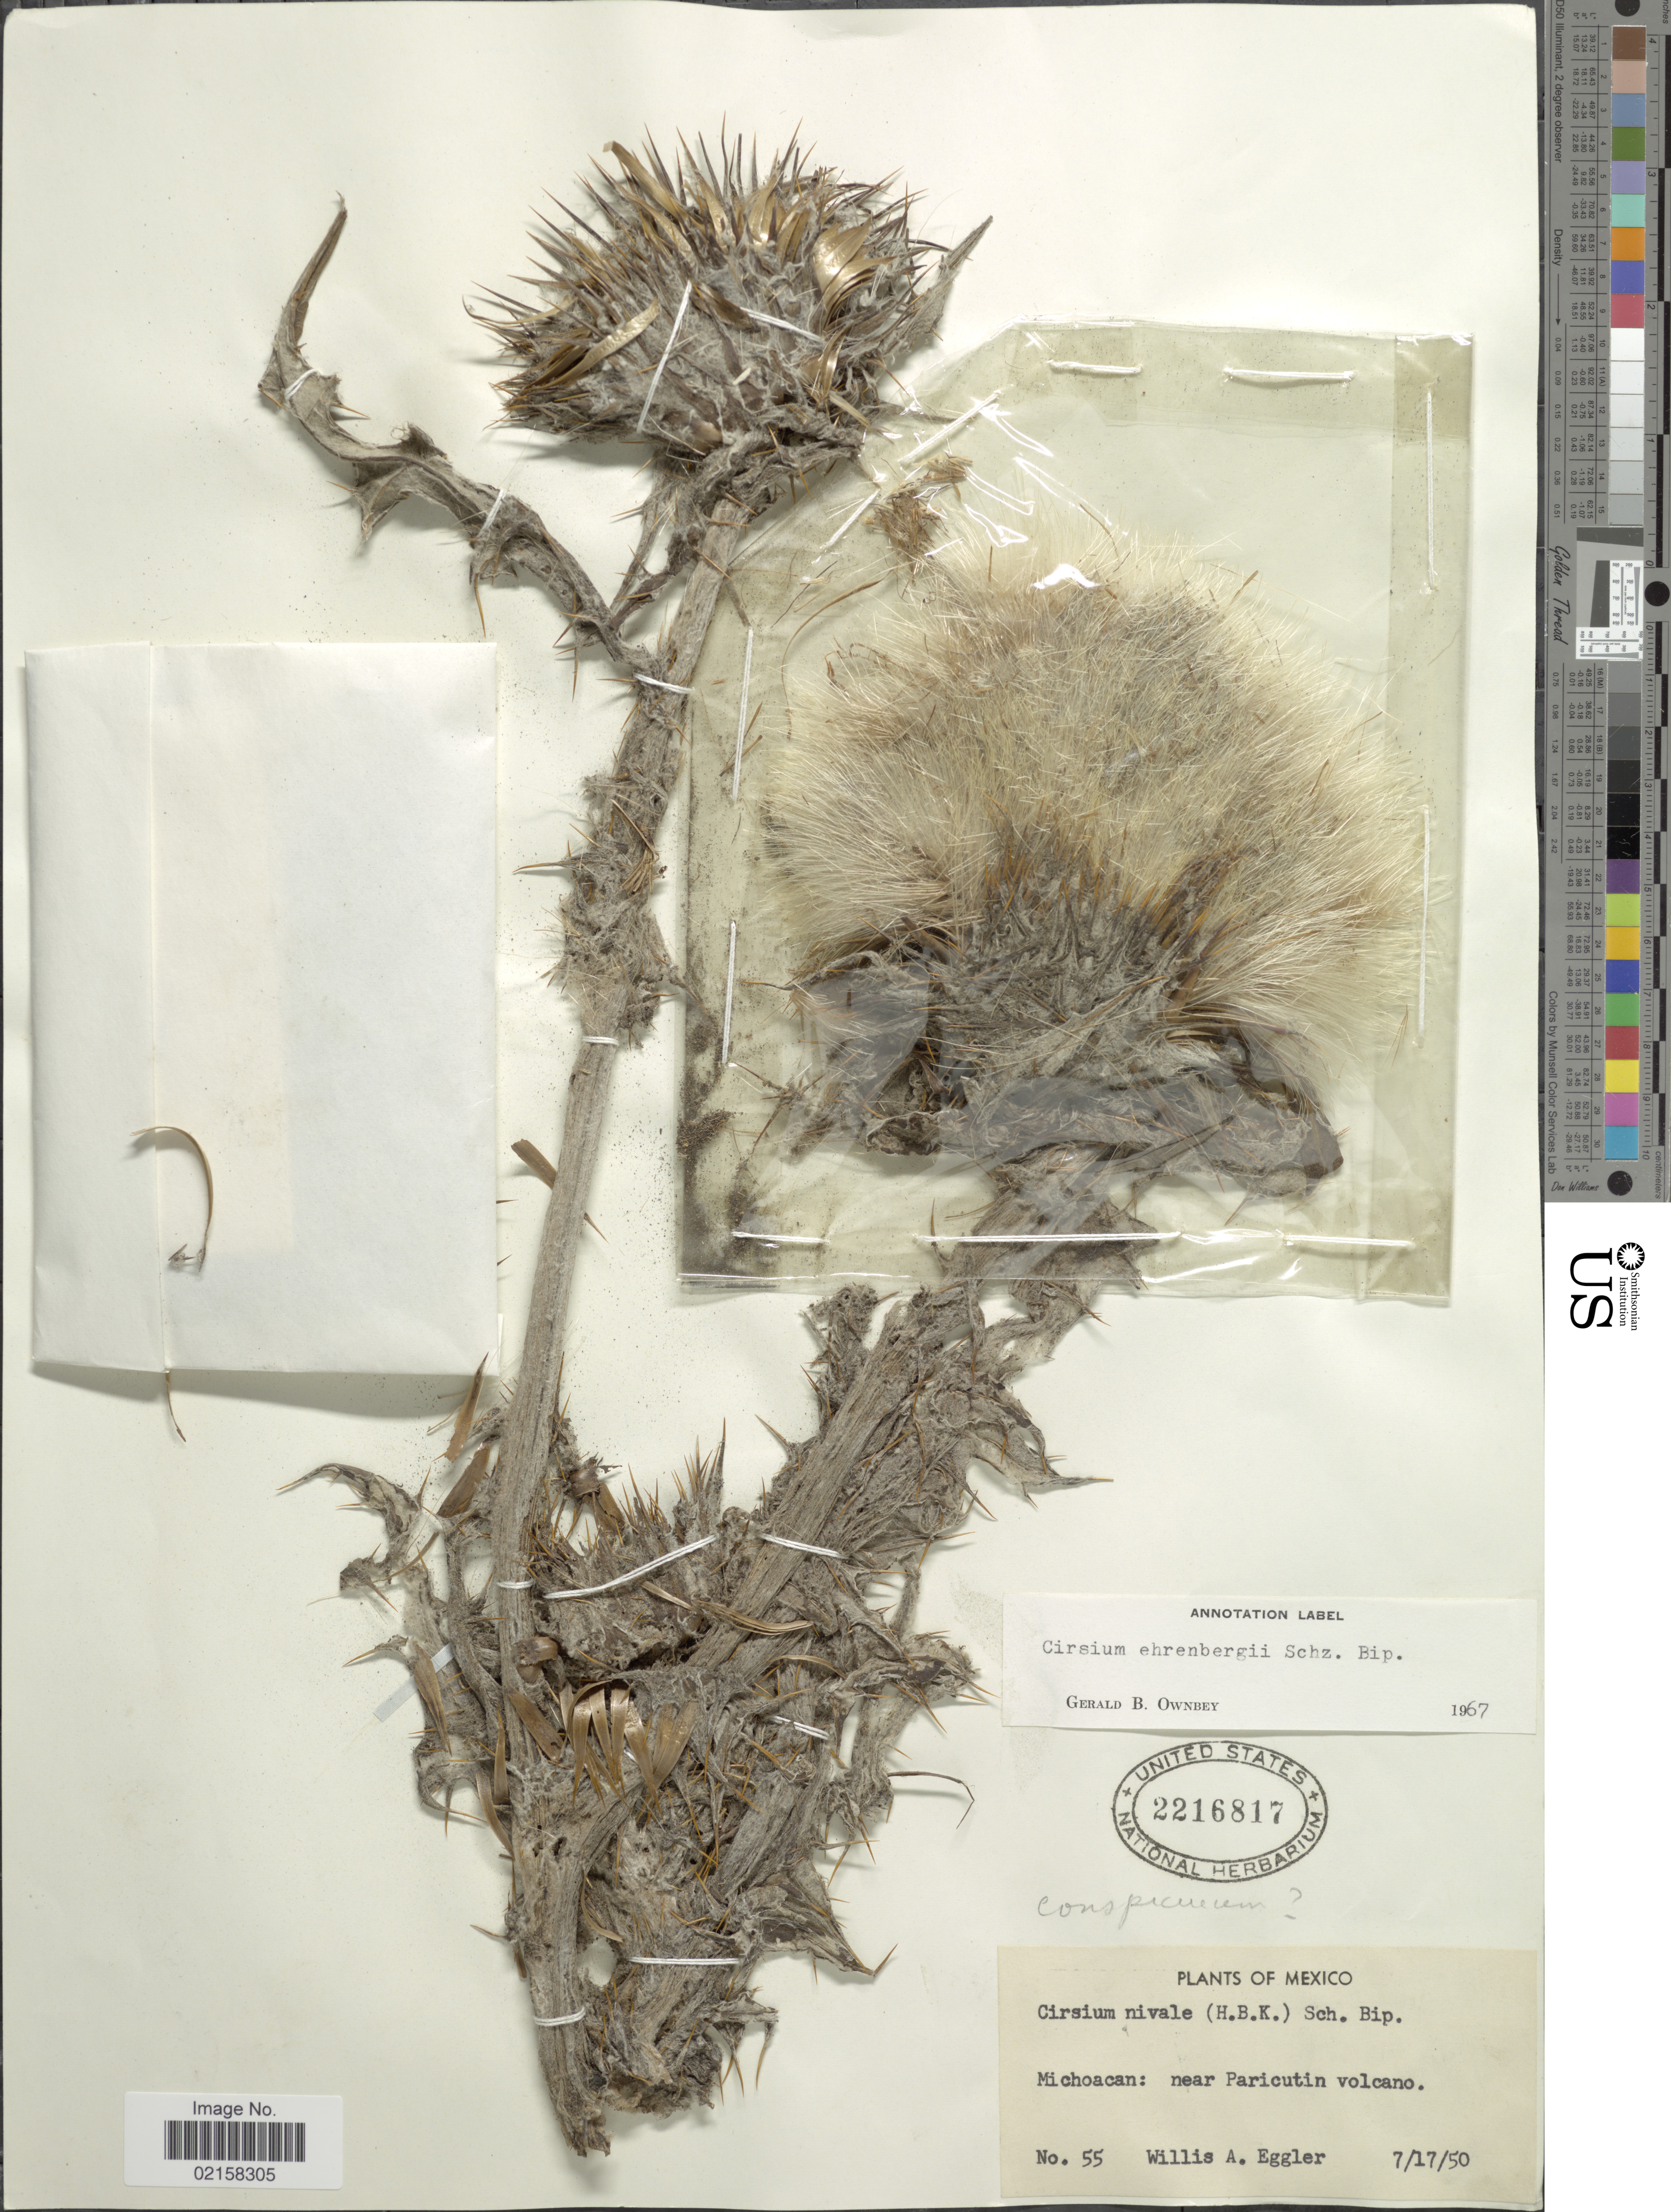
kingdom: Plantae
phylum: Tracheophyta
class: Magnoliopsida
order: Asterales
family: Asteraceae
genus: Cirsium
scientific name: Cirsium ehrenbergii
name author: Sch. Bip.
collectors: W. A. Eggler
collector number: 55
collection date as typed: Transcribed d/m/y: 17/7/50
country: Mexico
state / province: Michoacán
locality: Near Paricutin volcano.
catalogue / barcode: US 2216817